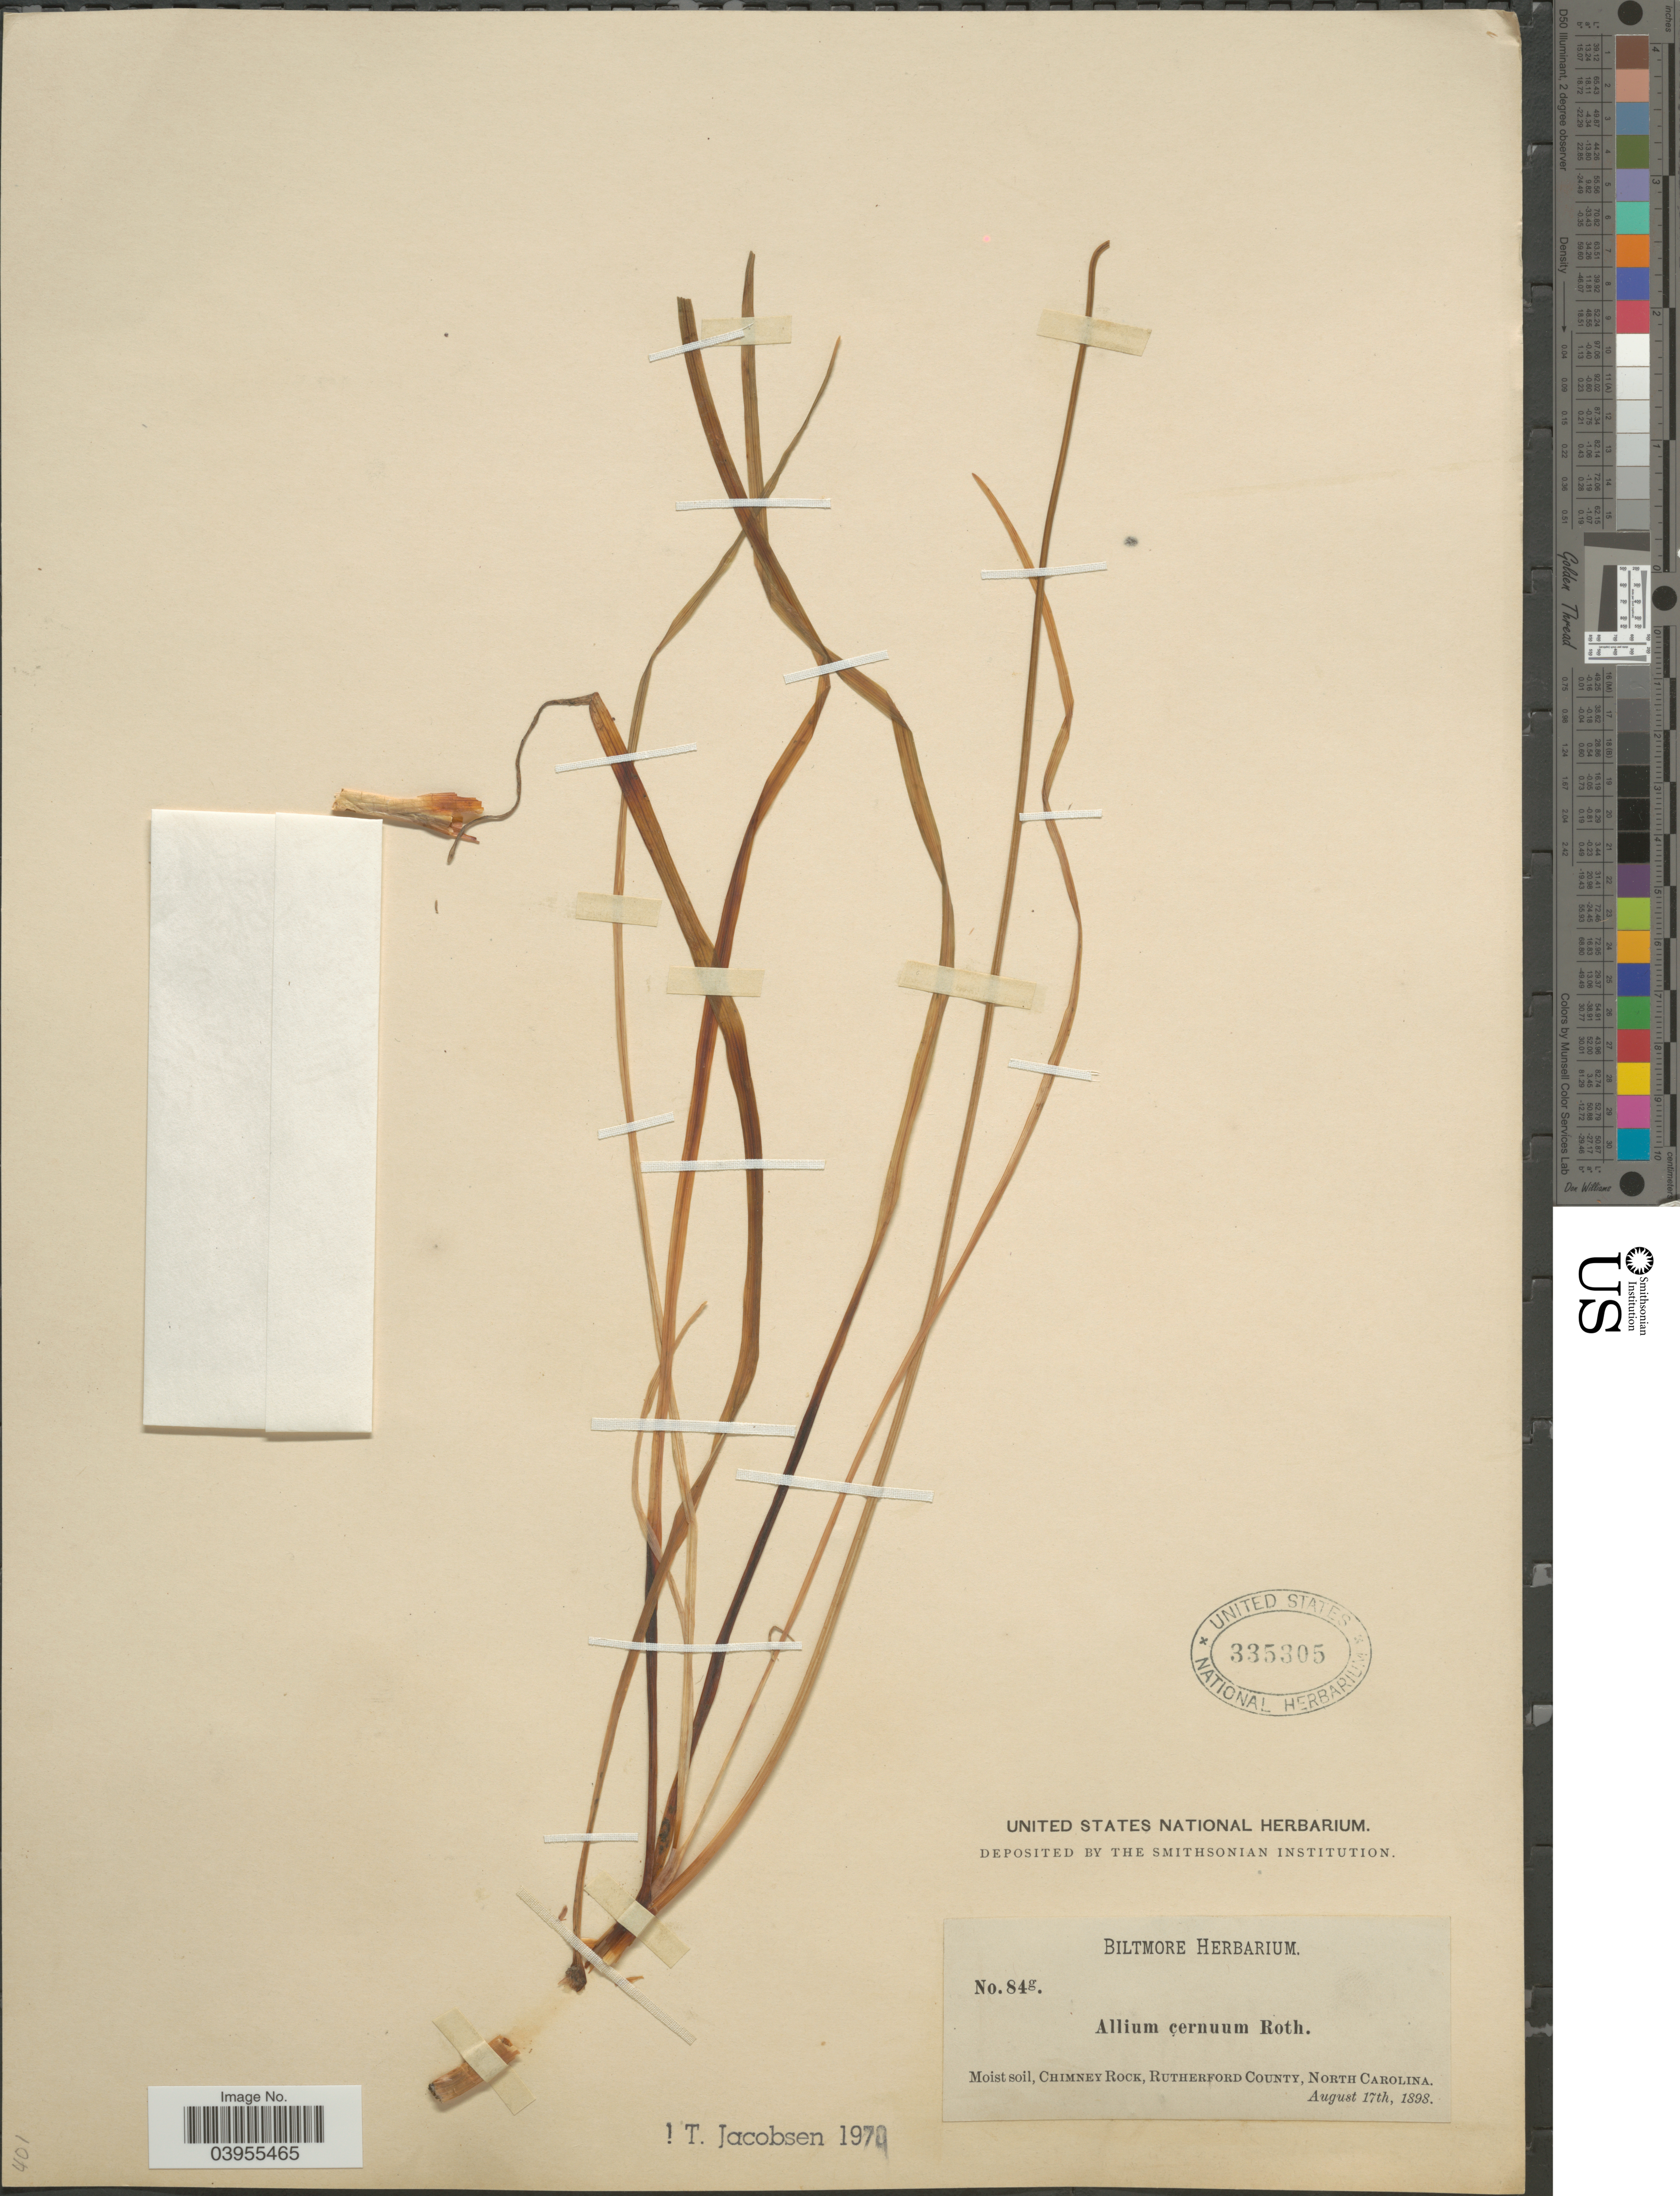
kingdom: Plantae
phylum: Tracheophyta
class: Liliopsida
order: Asparagales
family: Amaryllidaceae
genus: Allium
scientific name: Allium cernuum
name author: Roth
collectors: ex herb. Biltmore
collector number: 84g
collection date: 1898-08-17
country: United States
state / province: North Carolina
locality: Moist soil, Chimney Rock, Rutherford County.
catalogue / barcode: US 335305